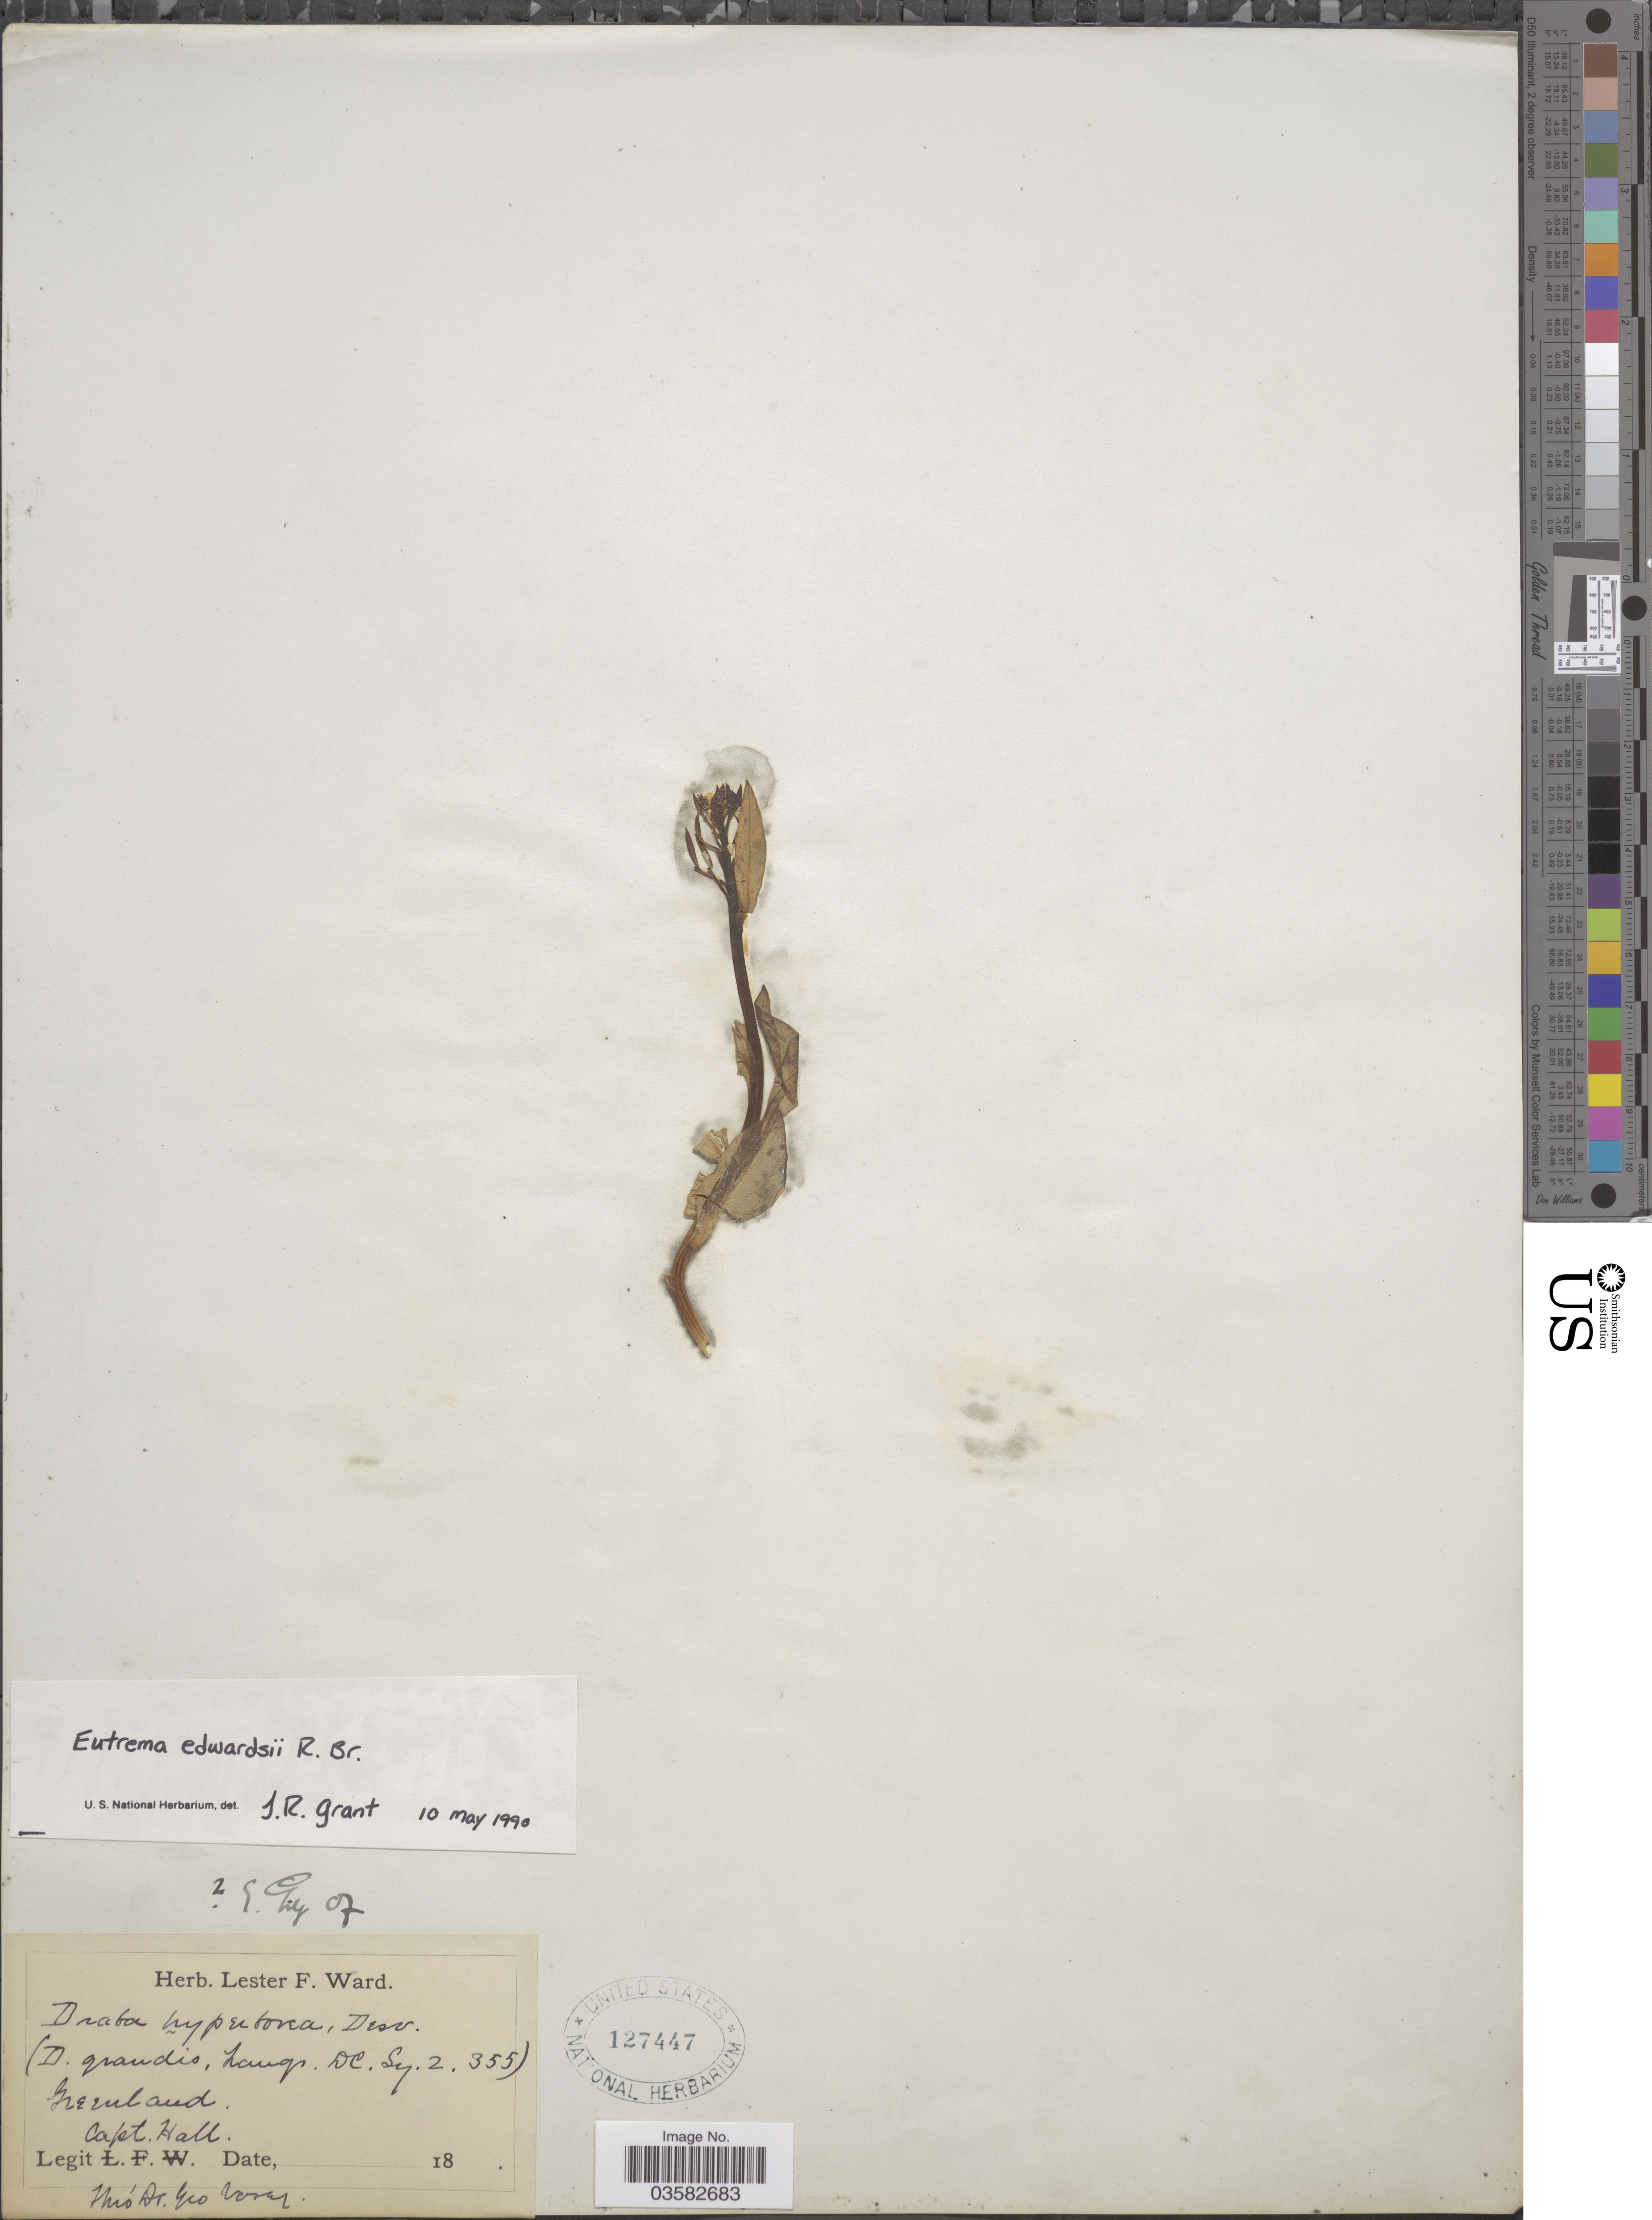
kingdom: Plantae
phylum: Tracheophyta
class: Magnoliopsida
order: Brassicales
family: Brassicaceae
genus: Eutrema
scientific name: Eutrema edwardsii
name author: R. Br.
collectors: Hall & G. R. Vasey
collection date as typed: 18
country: Greenland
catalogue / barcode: US 127447